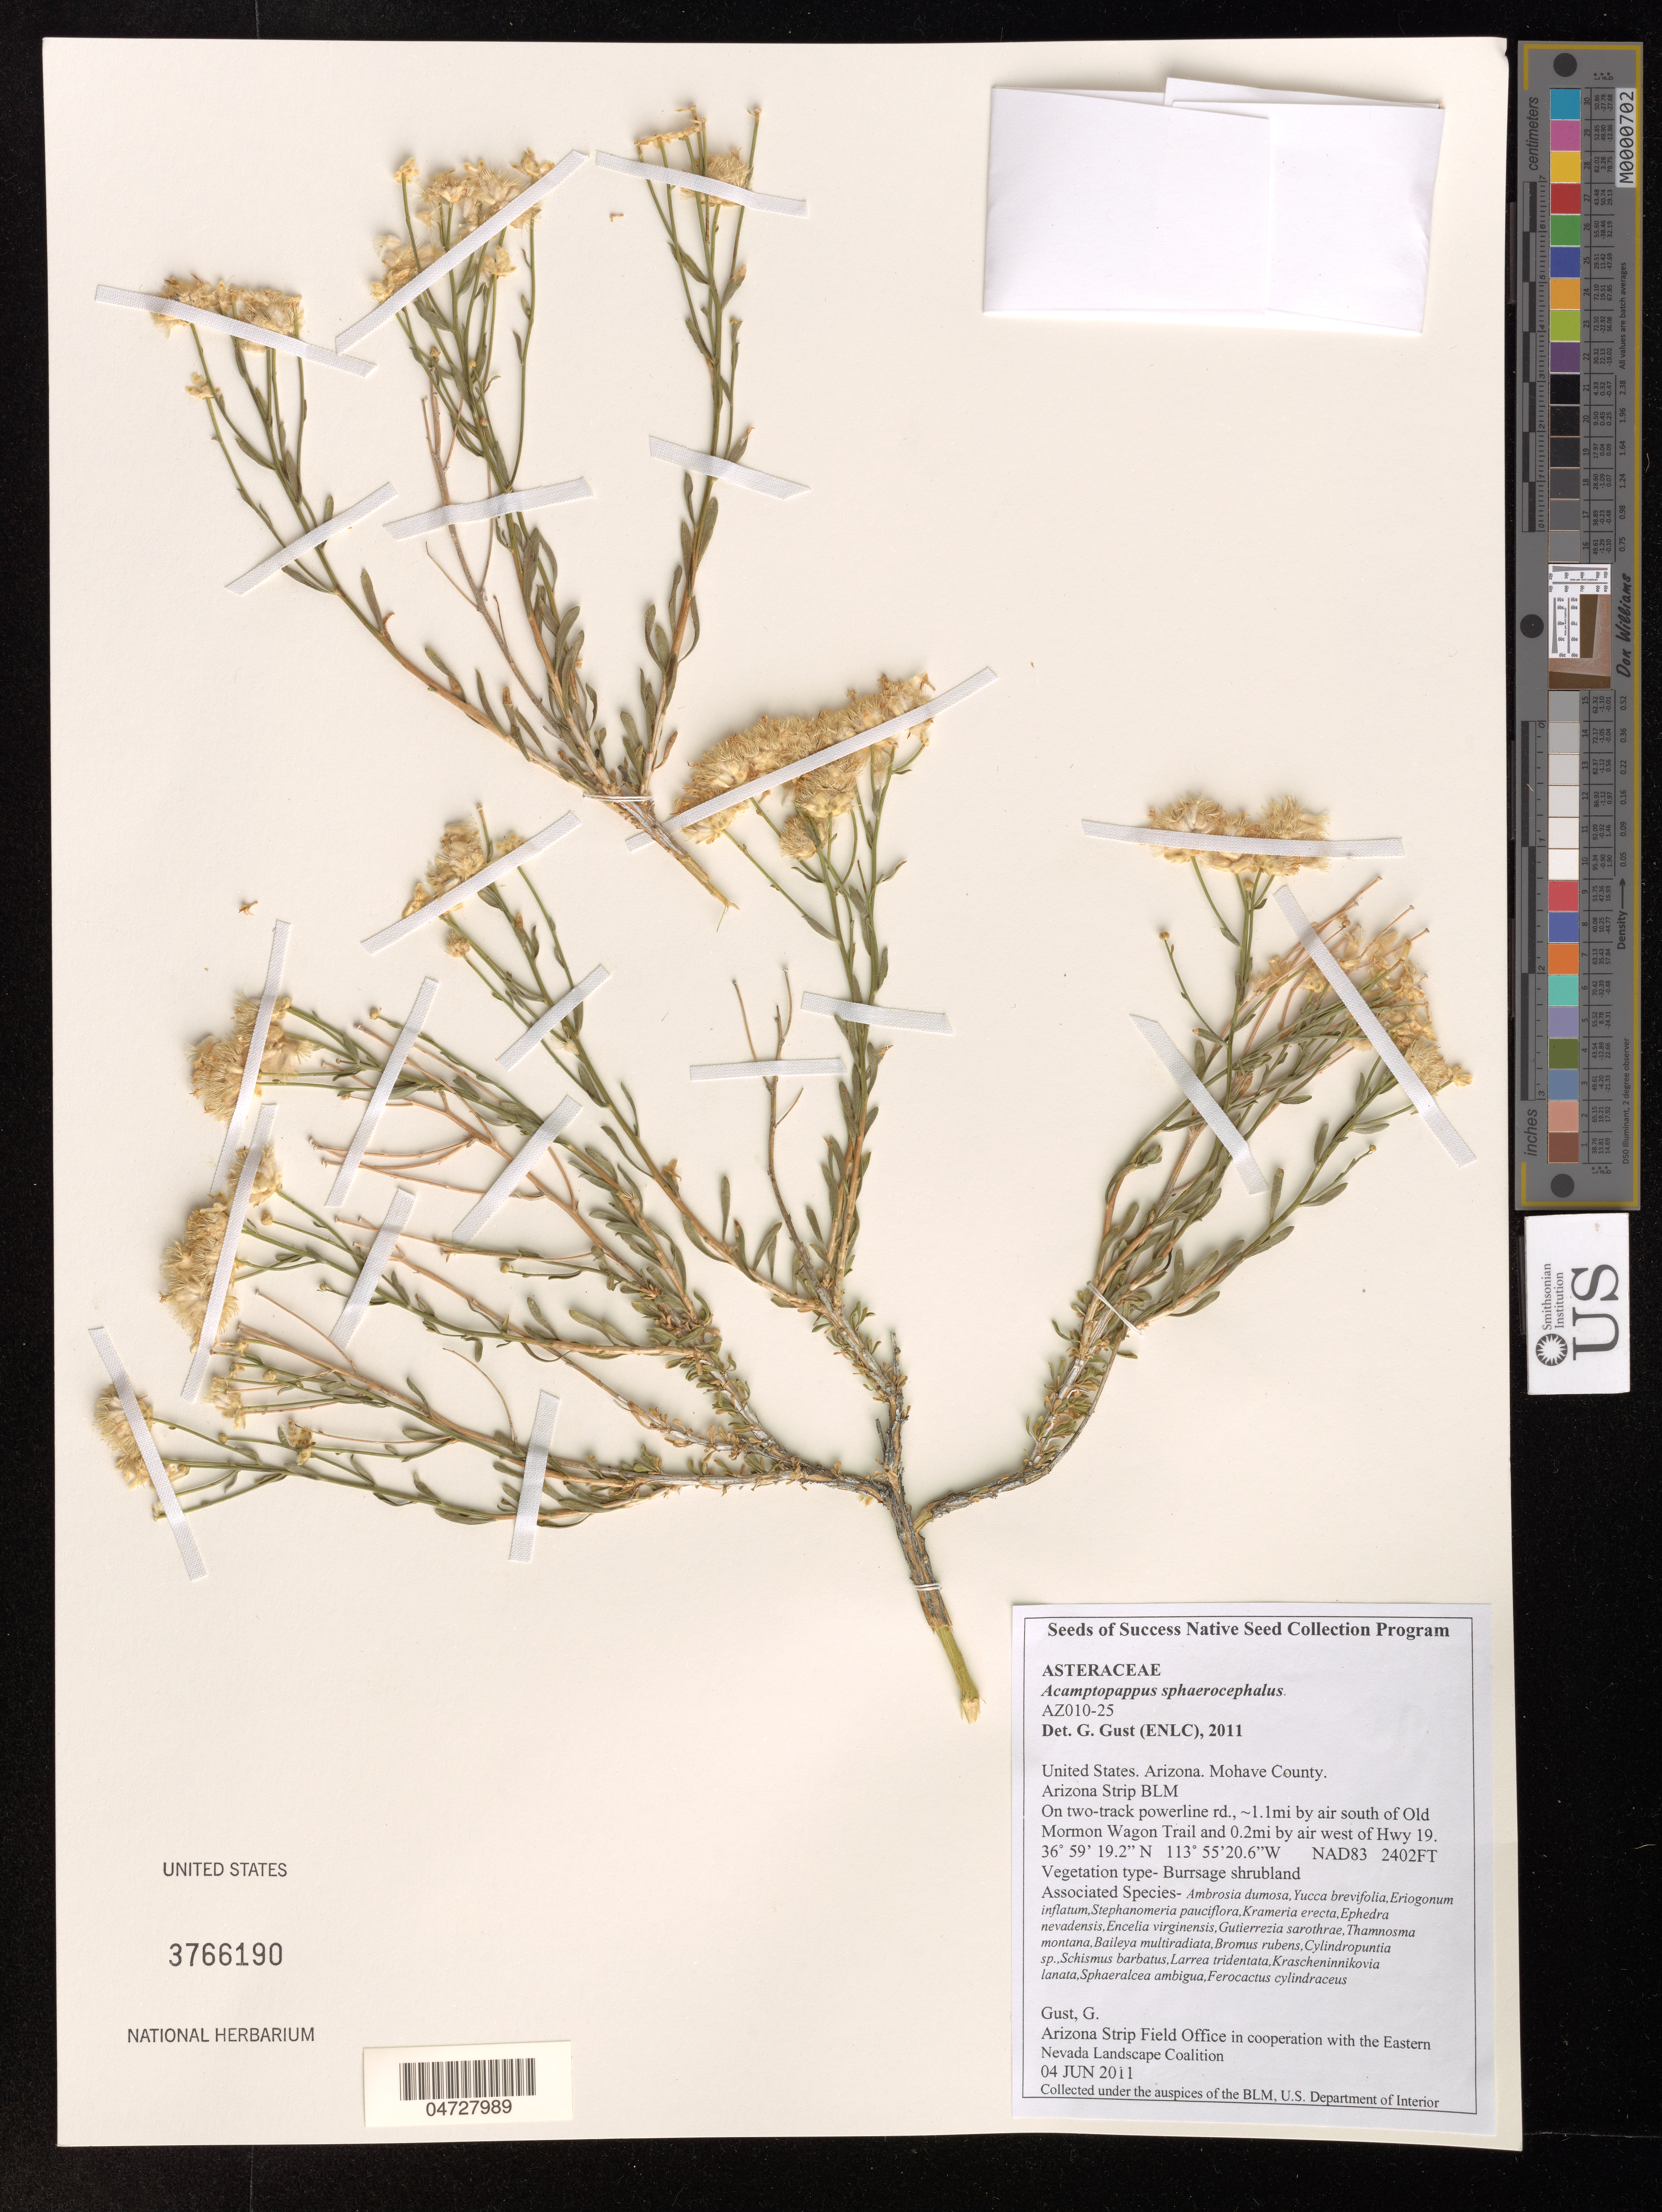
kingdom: Plantae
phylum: Tracheophyta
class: Magnoliopsida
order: Asterales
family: Asteraceae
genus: Acamptopappus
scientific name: Acamptopappus sphaerocephalus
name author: A. Gray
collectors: G. Gust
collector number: AZ010-25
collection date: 2011-06-04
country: United States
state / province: Arizona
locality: Mohave County. Arizona Strip BLM. On two-track powerline rd., ~1.1mi by air south of Old Mormon Wagon Trail and 0.2mi by air west of Hwy 19.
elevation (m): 732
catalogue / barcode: US 3766190